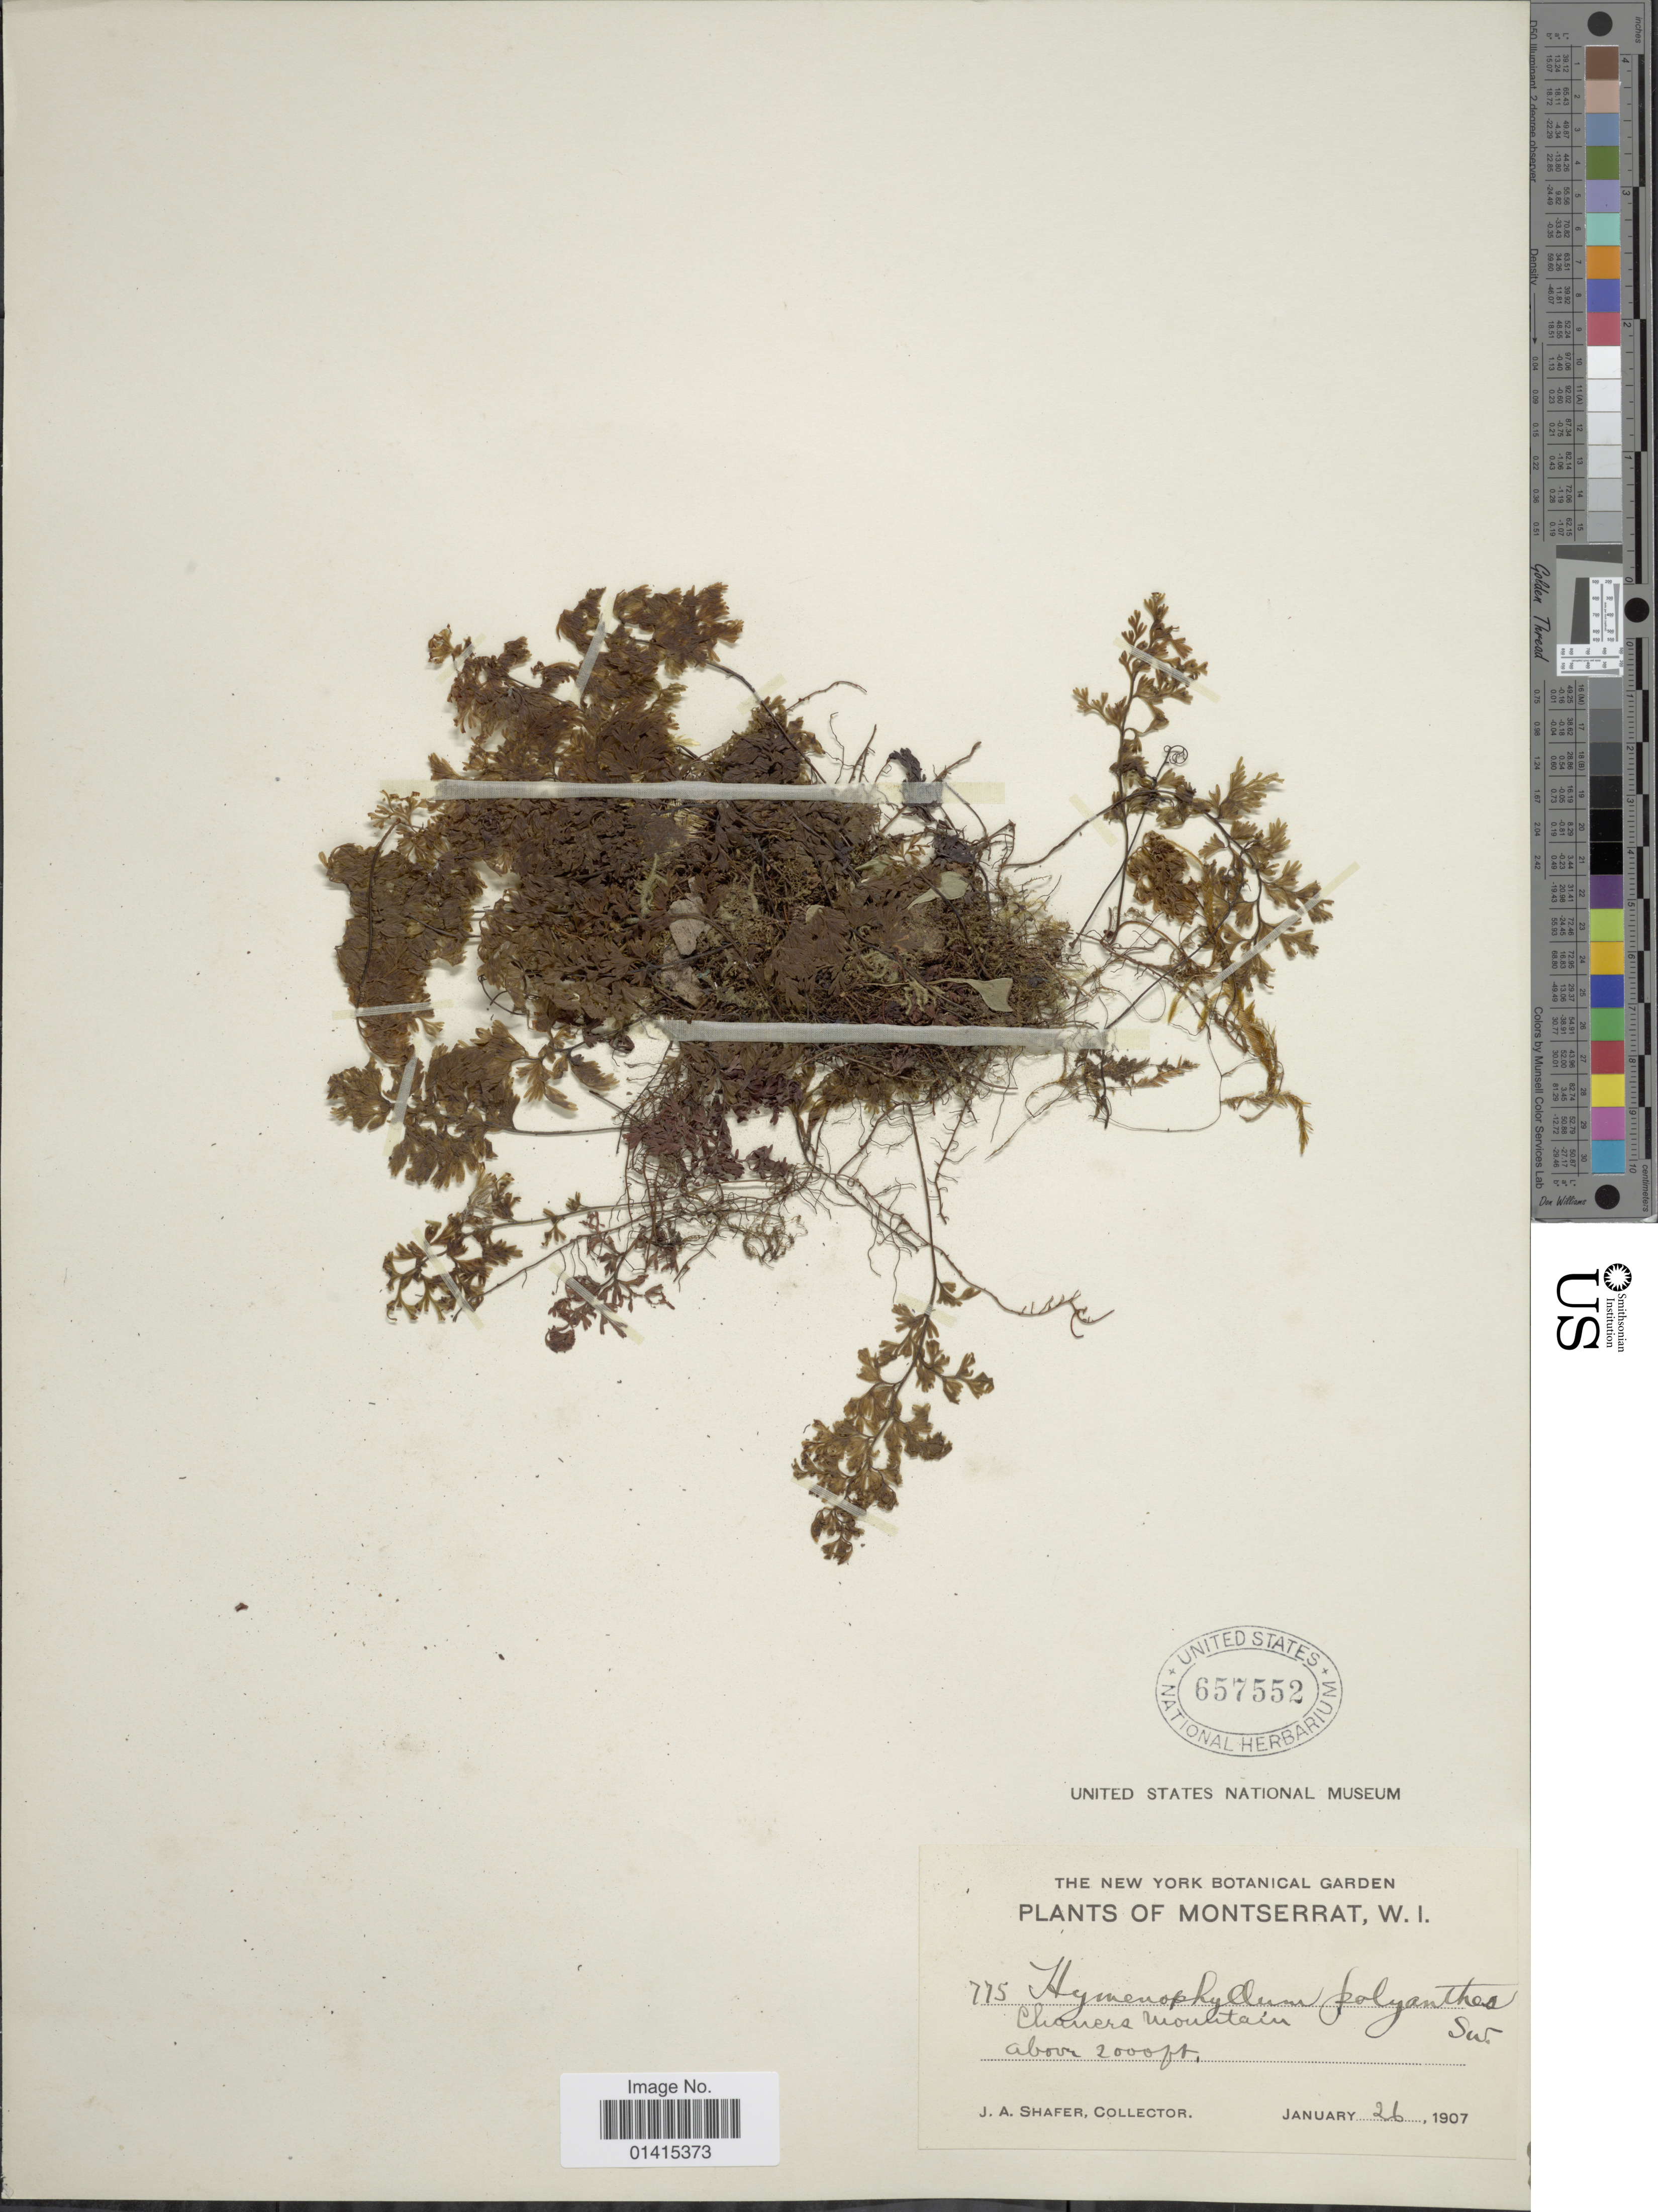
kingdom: Plantae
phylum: Tracheophyta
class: Polypodiopsida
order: Hymenophyllales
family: Hymenophyllaceae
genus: Hymenophyllum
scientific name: Hymenophyllum polyanthos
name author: (Sw.) Sw.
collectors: J. A. Shafer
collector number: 775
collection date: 1907-01-26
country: Montserrat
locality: Chances mountain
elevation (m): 610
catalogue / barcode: US 657552